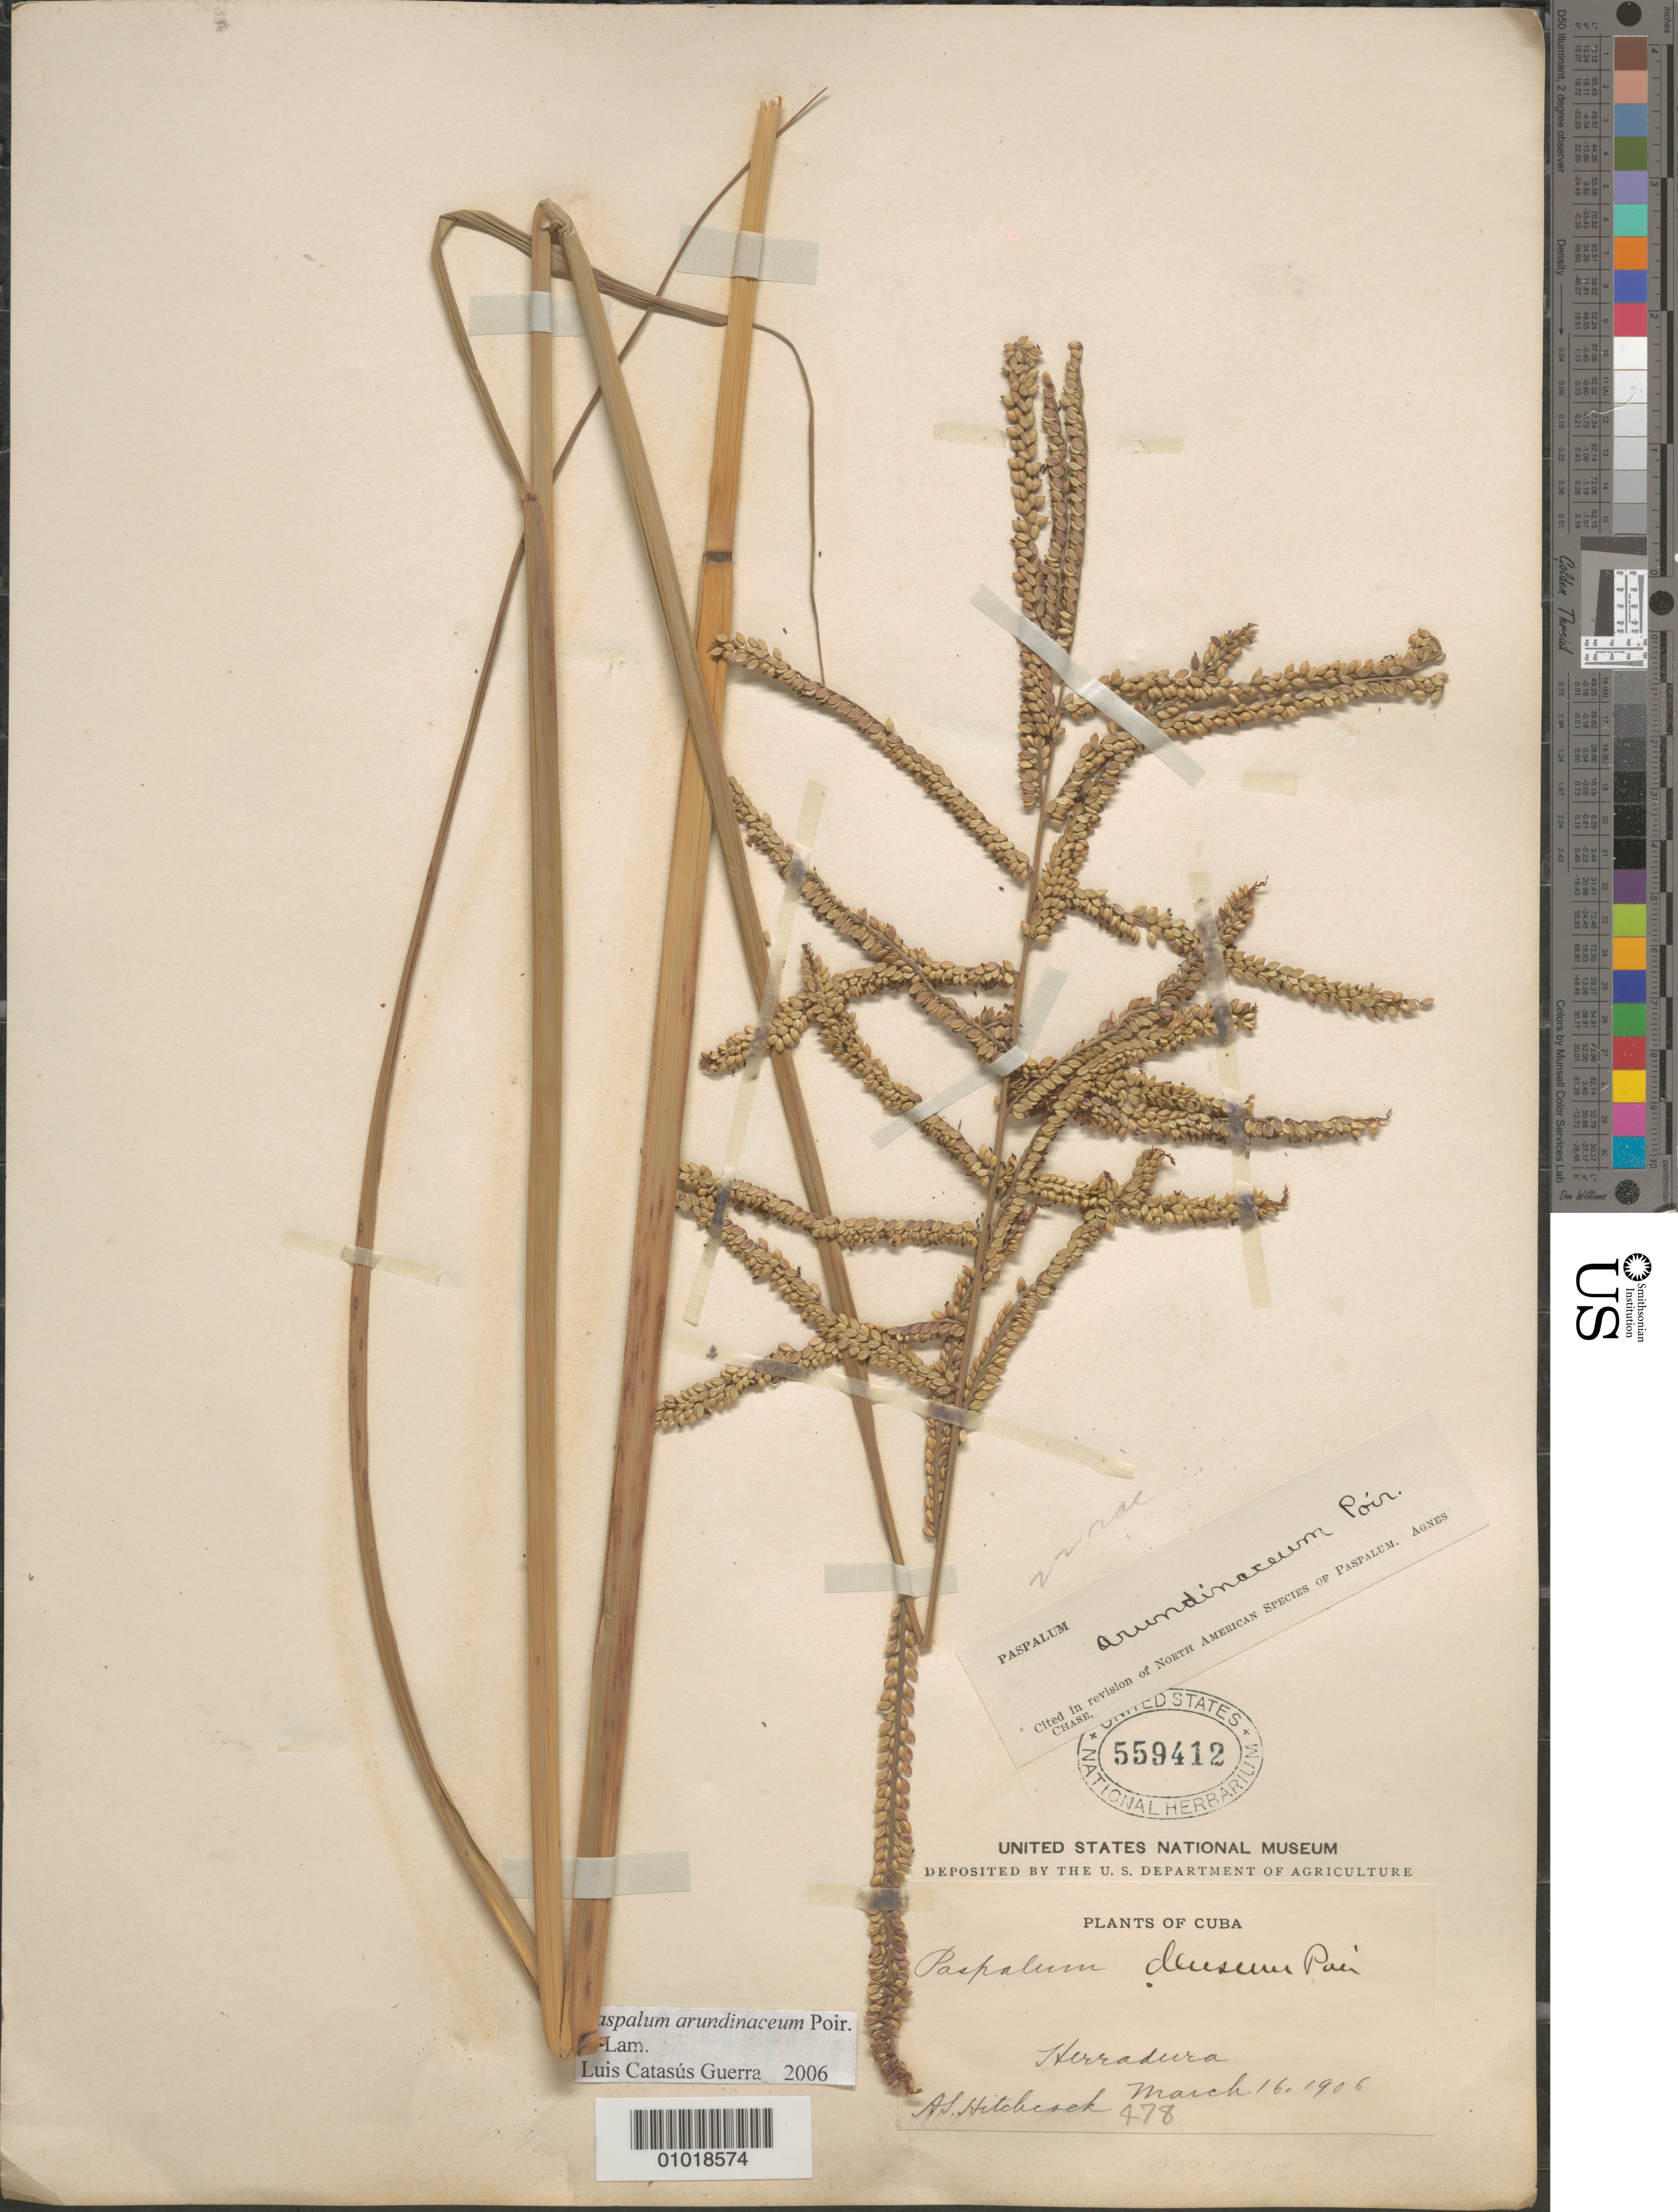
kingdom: Plantae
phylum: Tracheophyta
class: Liliopsida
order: Poales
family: Poaceae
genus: Paspalum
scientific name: Paspalum arundinaceum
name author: Poir.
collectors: A. S. Hitchcock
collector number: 478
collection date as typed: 16 Mar 1906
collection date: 1906-03-16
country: Cuba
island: Cuba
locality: Herradura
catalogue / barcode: US 559412